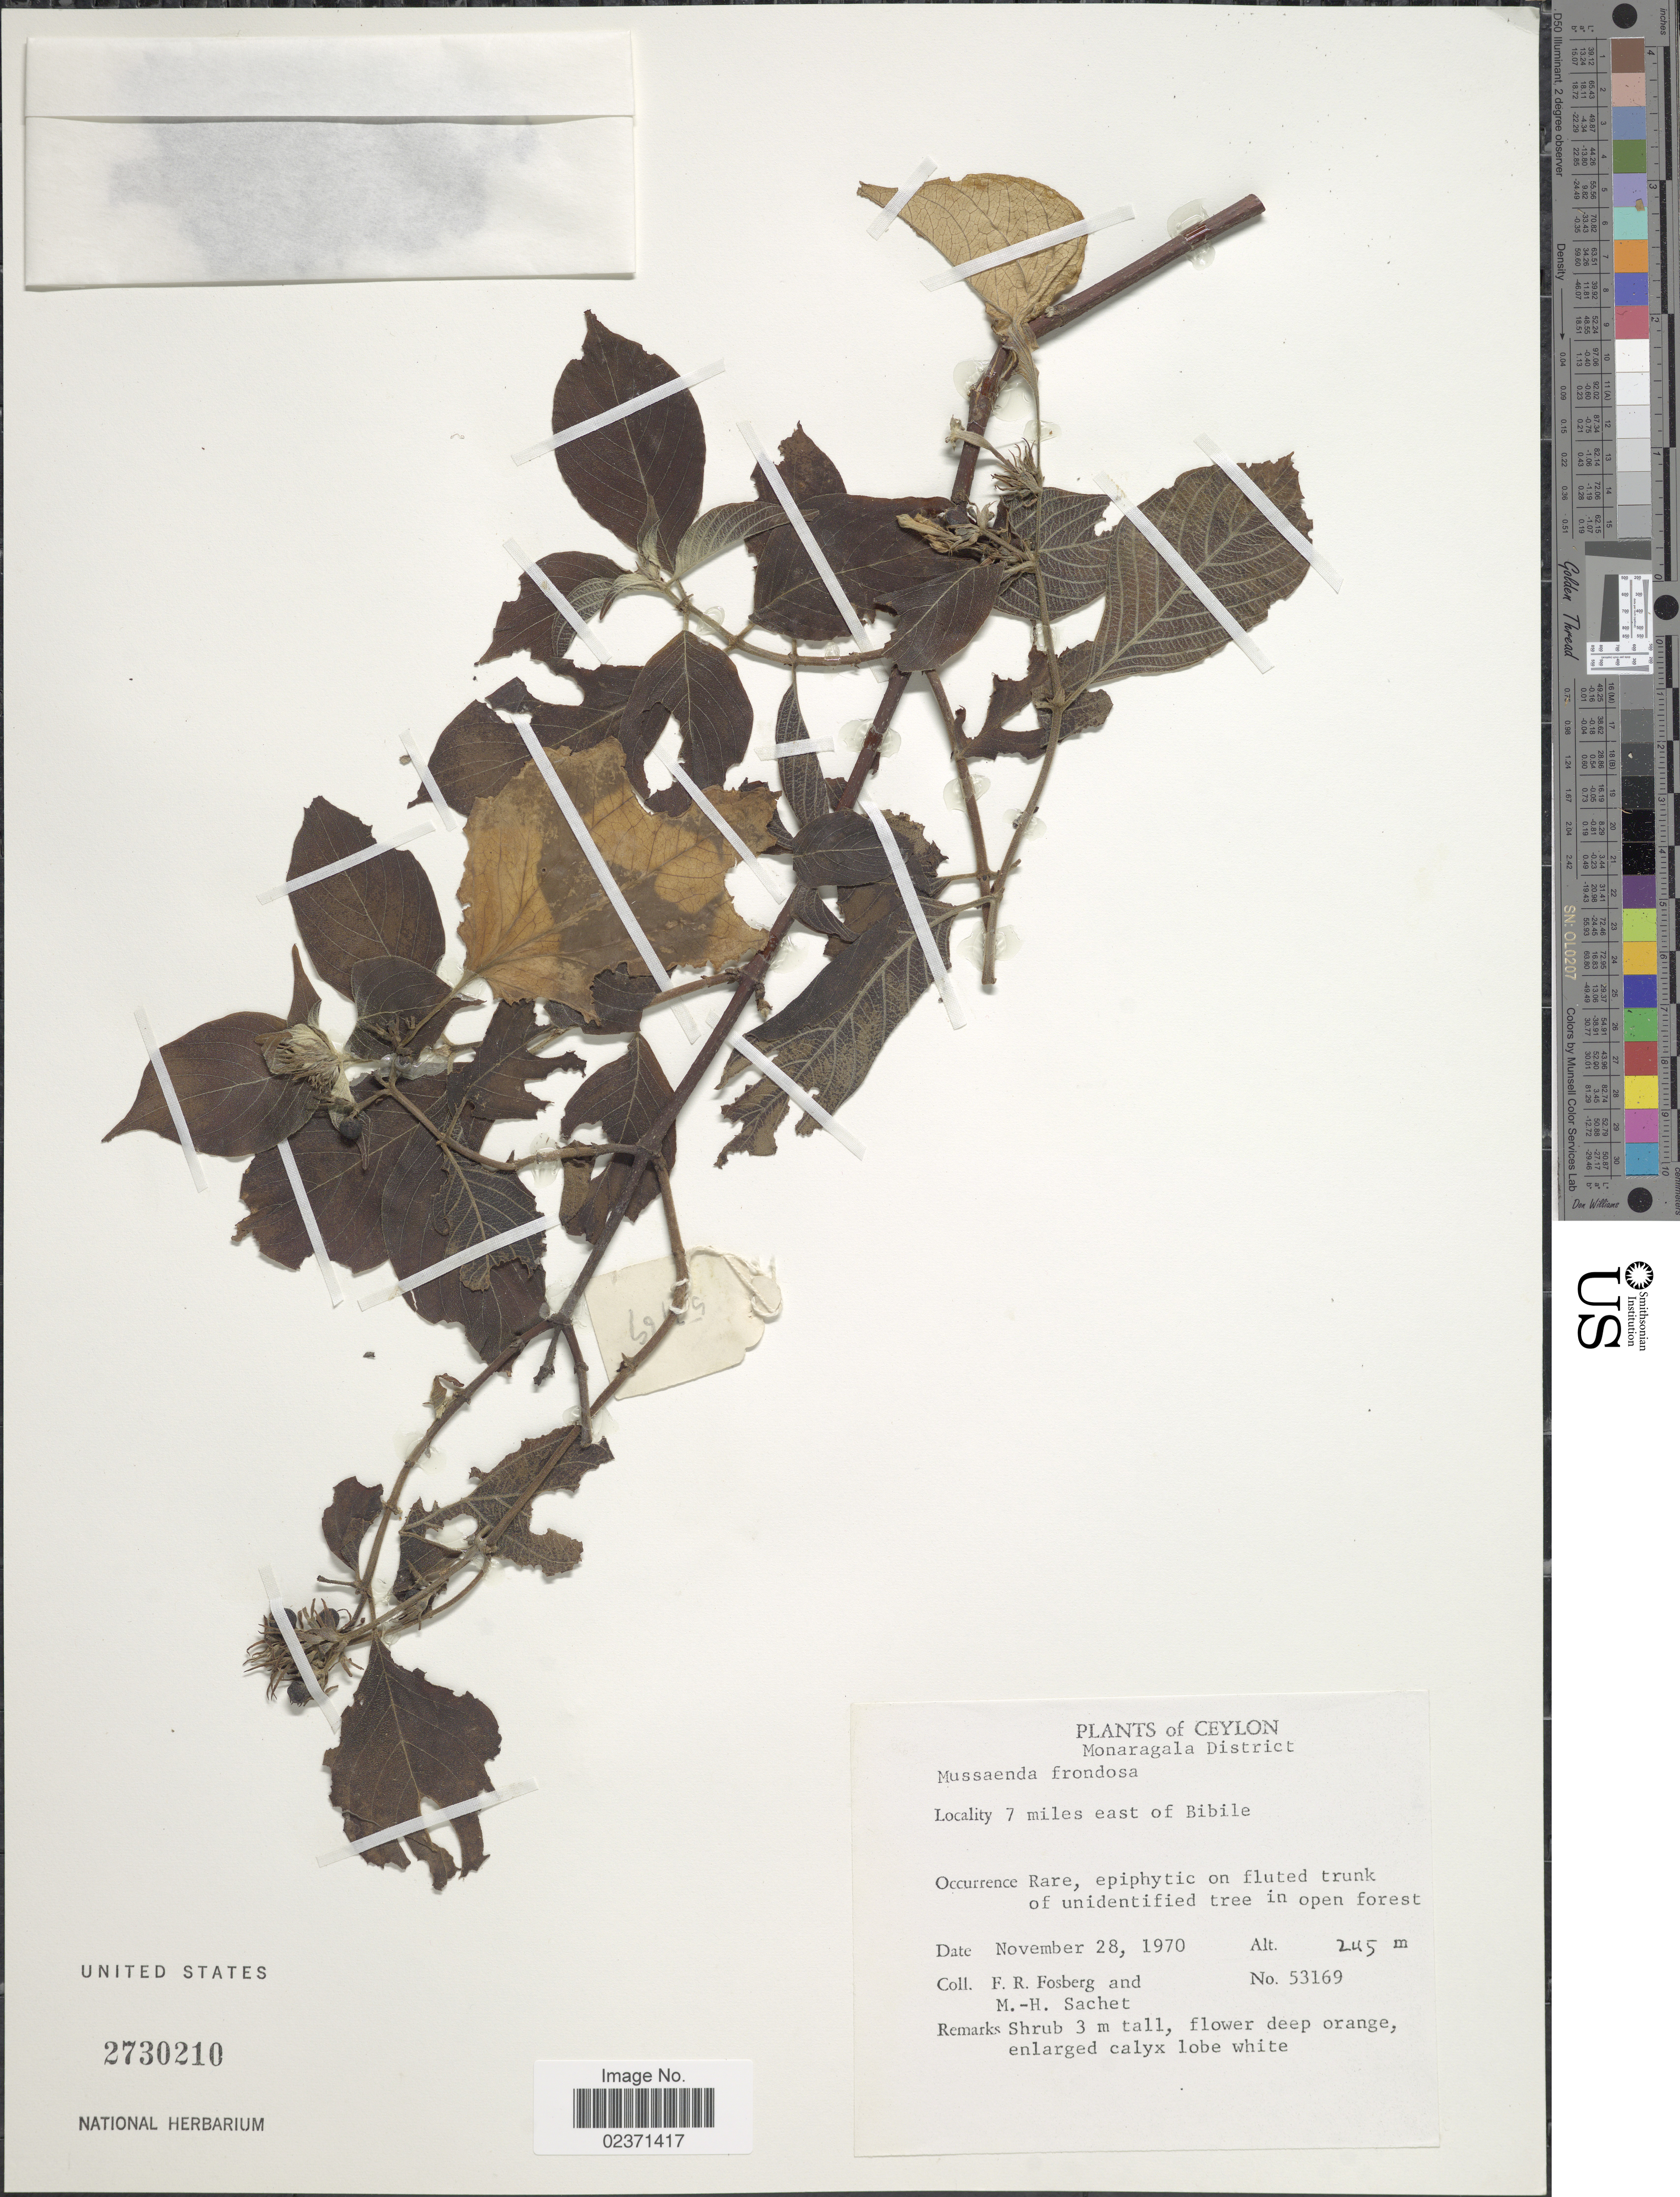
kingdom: Plantae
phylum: Tracheophyta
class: Magnoliopsida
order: Gentianales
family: Rubiaceae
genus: Mussaenda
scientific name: Mussaenda frondosa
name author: L.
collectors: F. R. Fosberg & M.-H. Sachet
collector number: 53169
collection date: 1970-11-28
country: Sri Lanka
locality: Ceylon. Monaragala District. 7 miles east of Bibile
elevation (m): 245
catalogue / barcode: US 2730210